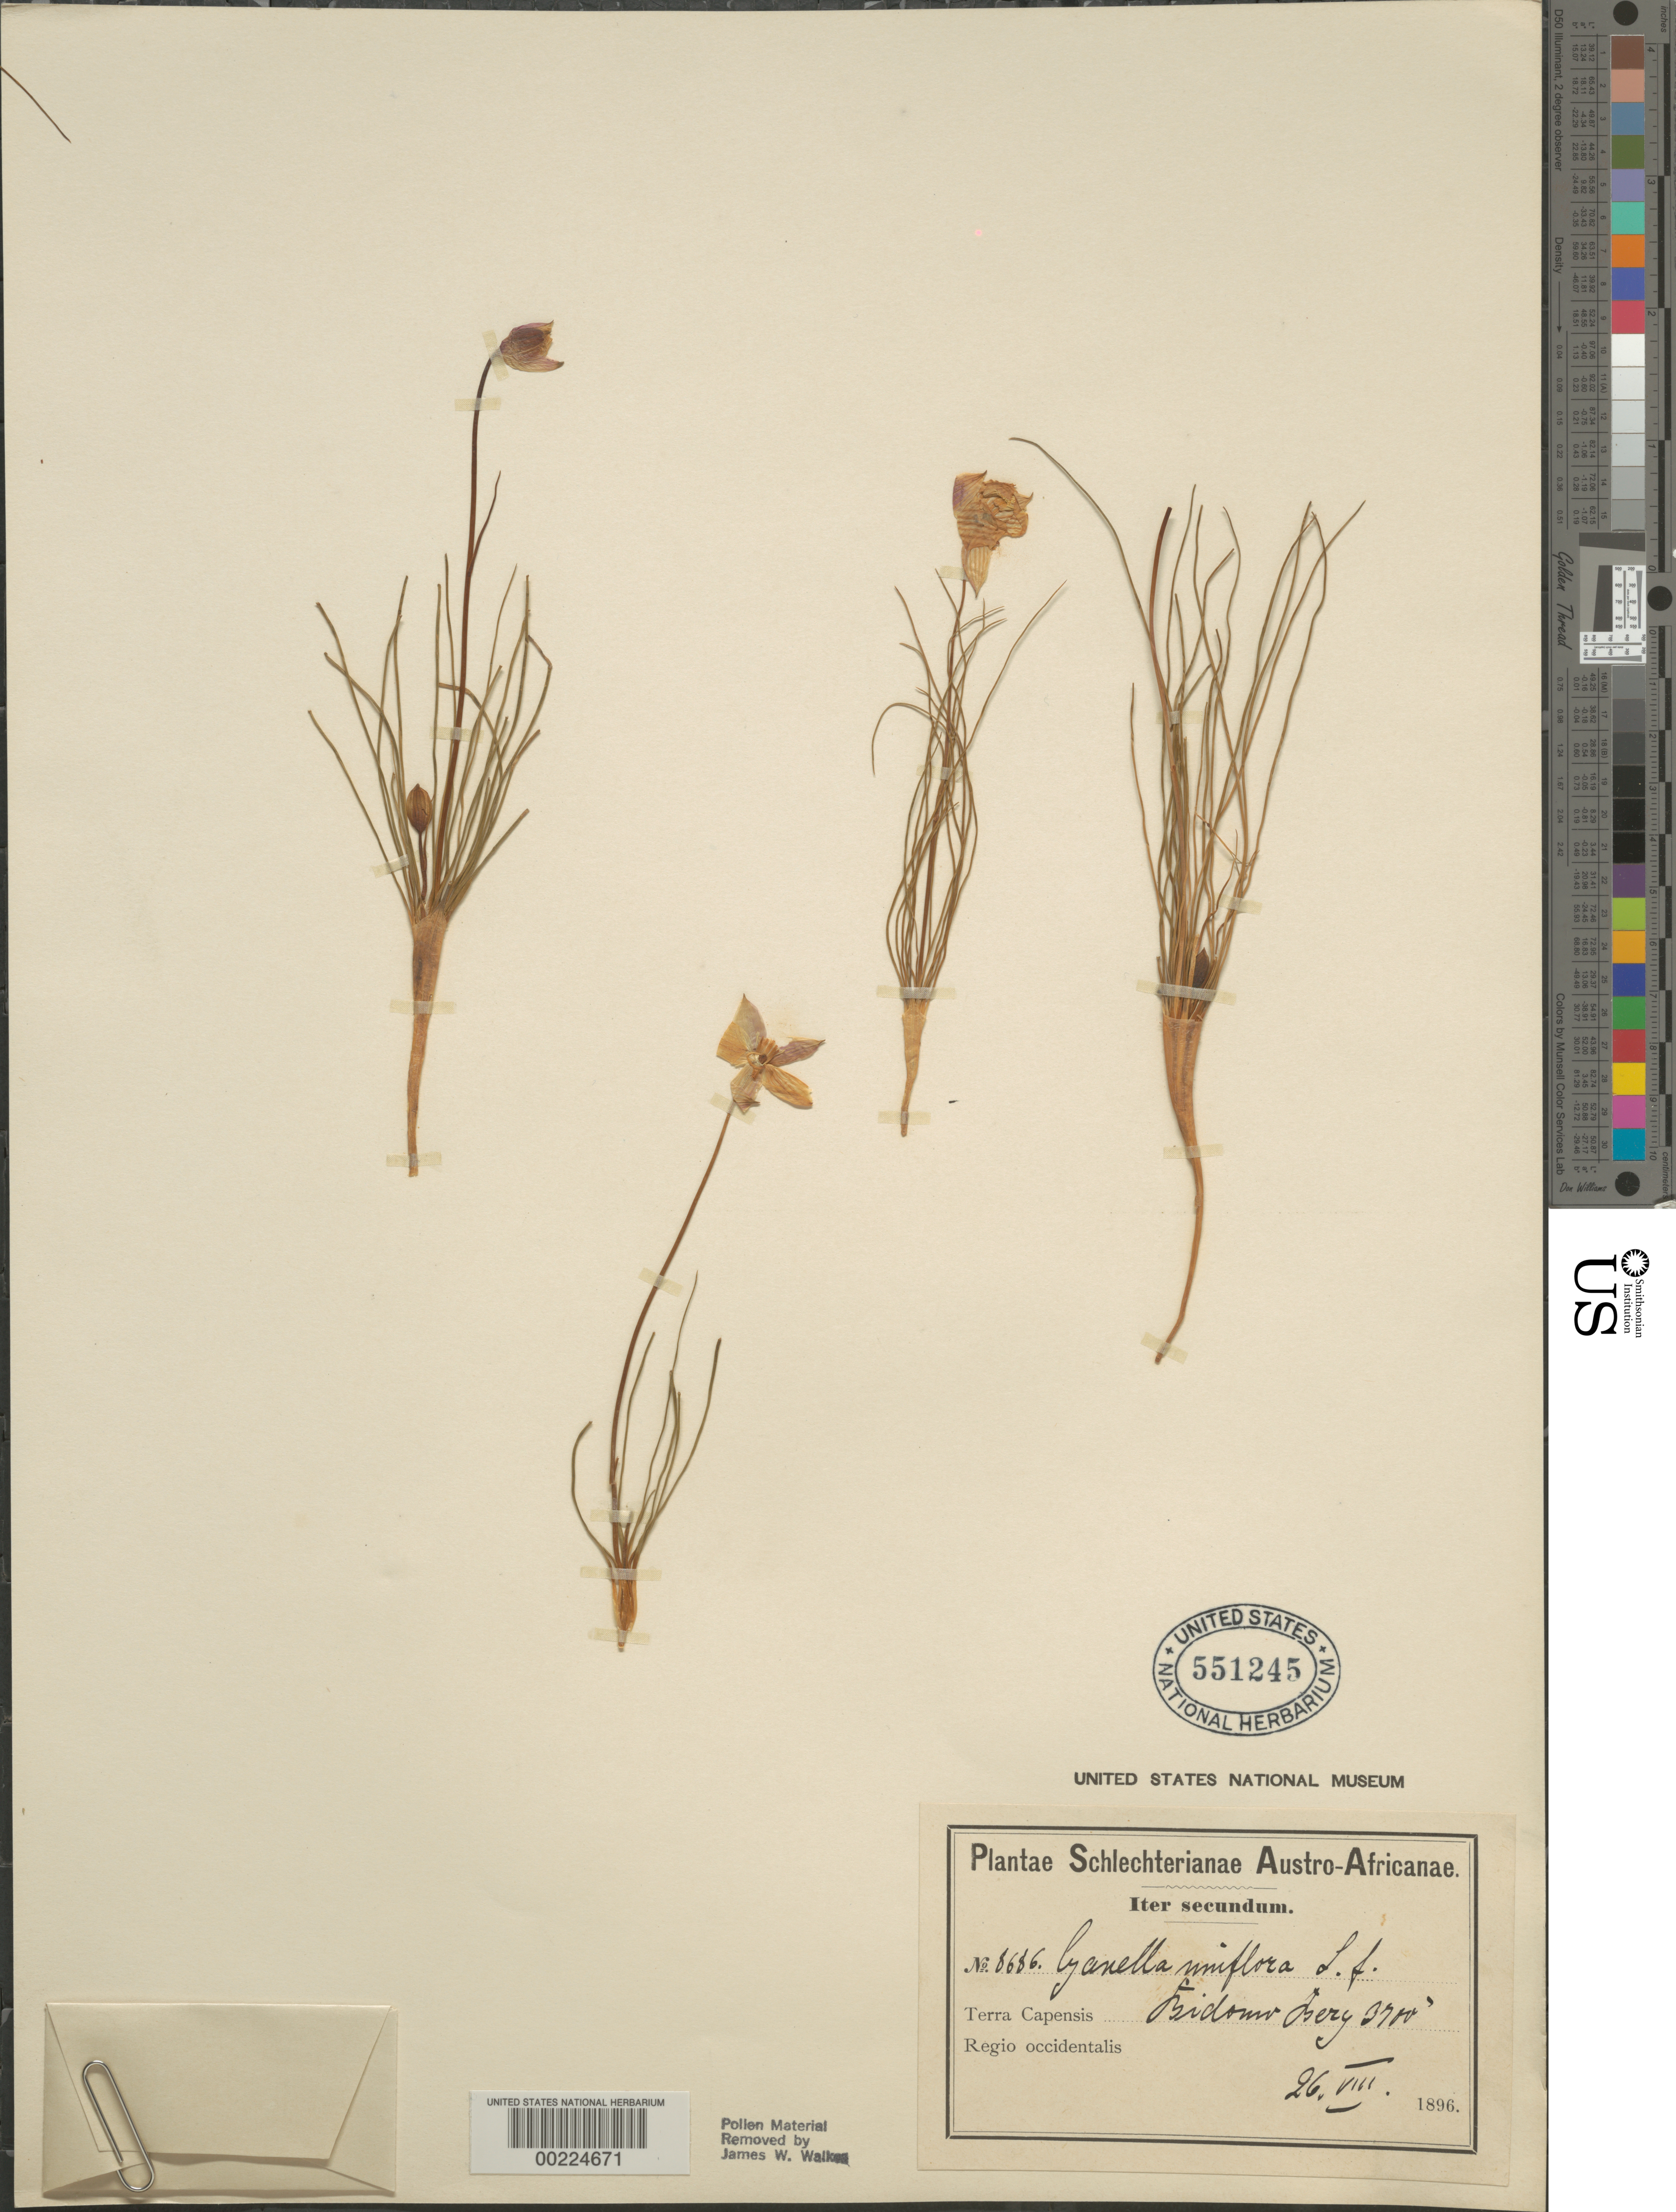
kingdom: Plantae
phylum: Tracheophyta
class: Liliopsida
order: Asparagales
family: Tecophilaeaceae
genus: Cyanella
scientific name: Cyanella uniflora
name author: L. f.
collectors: M. Schlechter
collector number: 8686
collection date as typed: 26 Aug 1896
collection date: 1896-08-26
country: South Africa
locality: Widow mery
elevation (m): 1128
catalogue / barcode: US 551245